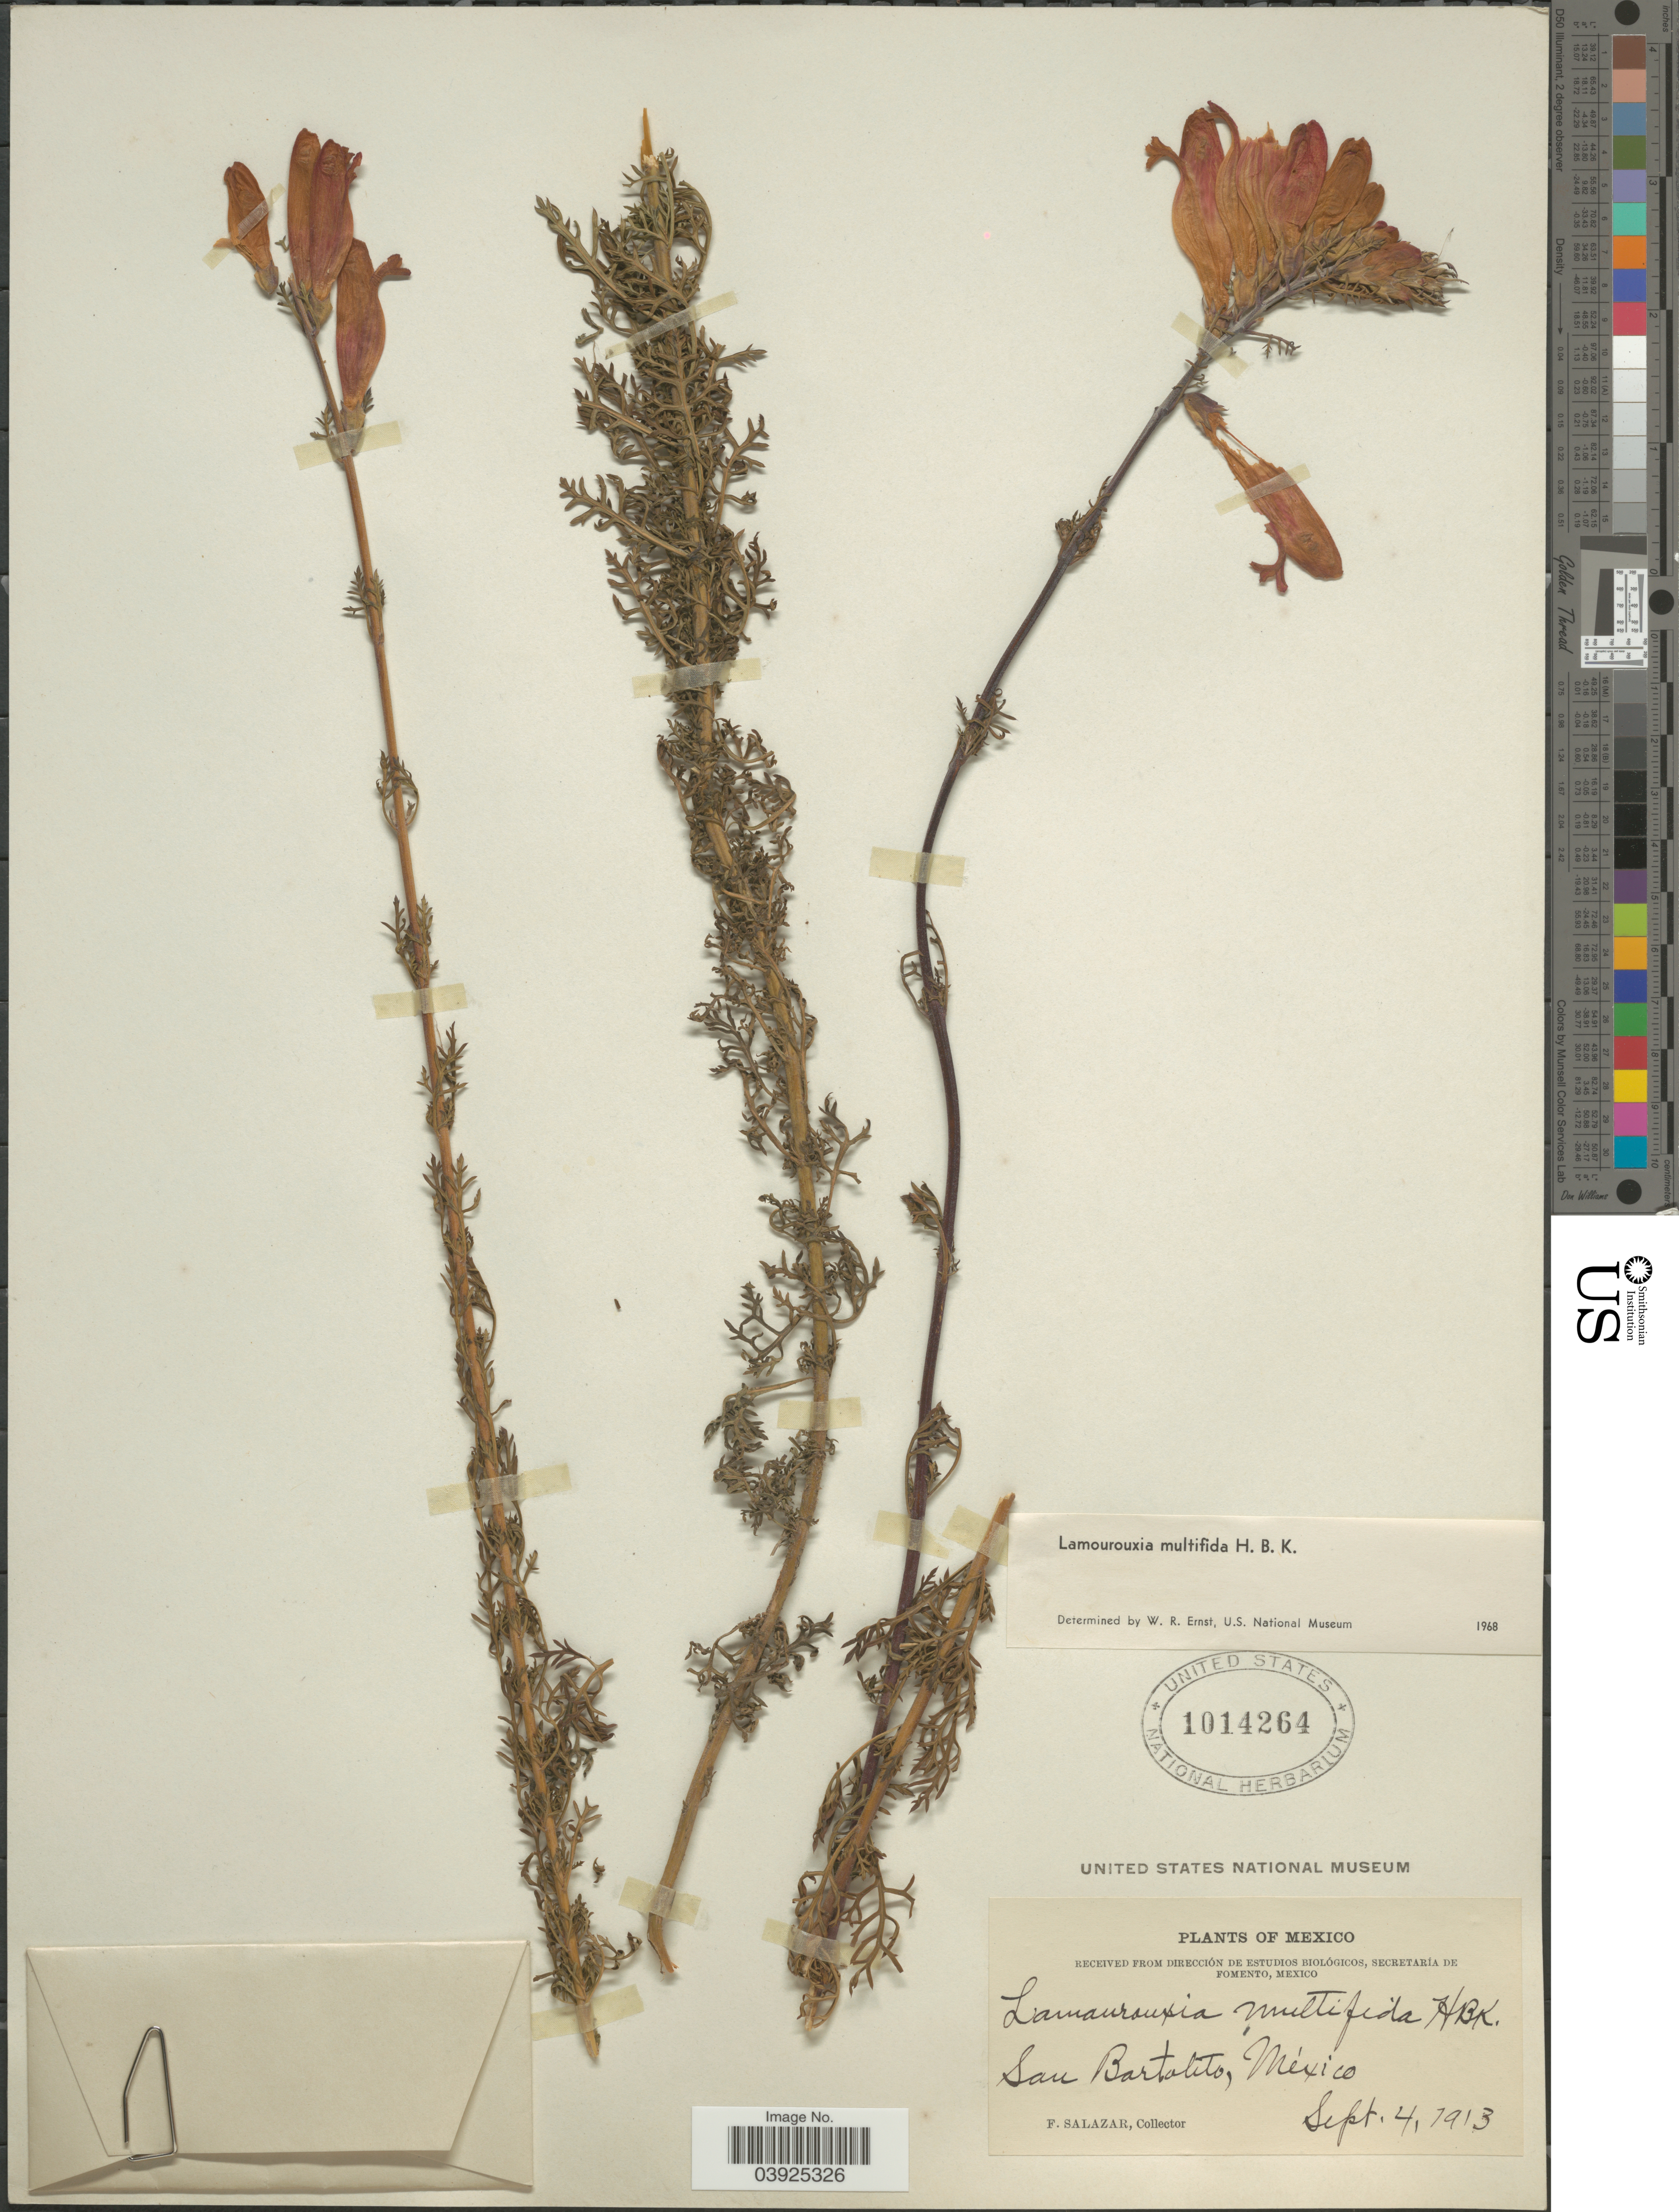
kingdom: Plantae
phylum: Tracheophyta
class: Magnoliopsida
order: Lamiales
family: Orobanchaceae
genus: Lamourouxia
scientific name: Lamourouxia multifida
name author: Kunth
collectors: F. Salazar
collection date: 1913-09-04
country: Mexico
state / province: México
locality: San Bartalito.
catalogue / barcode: US 1014264